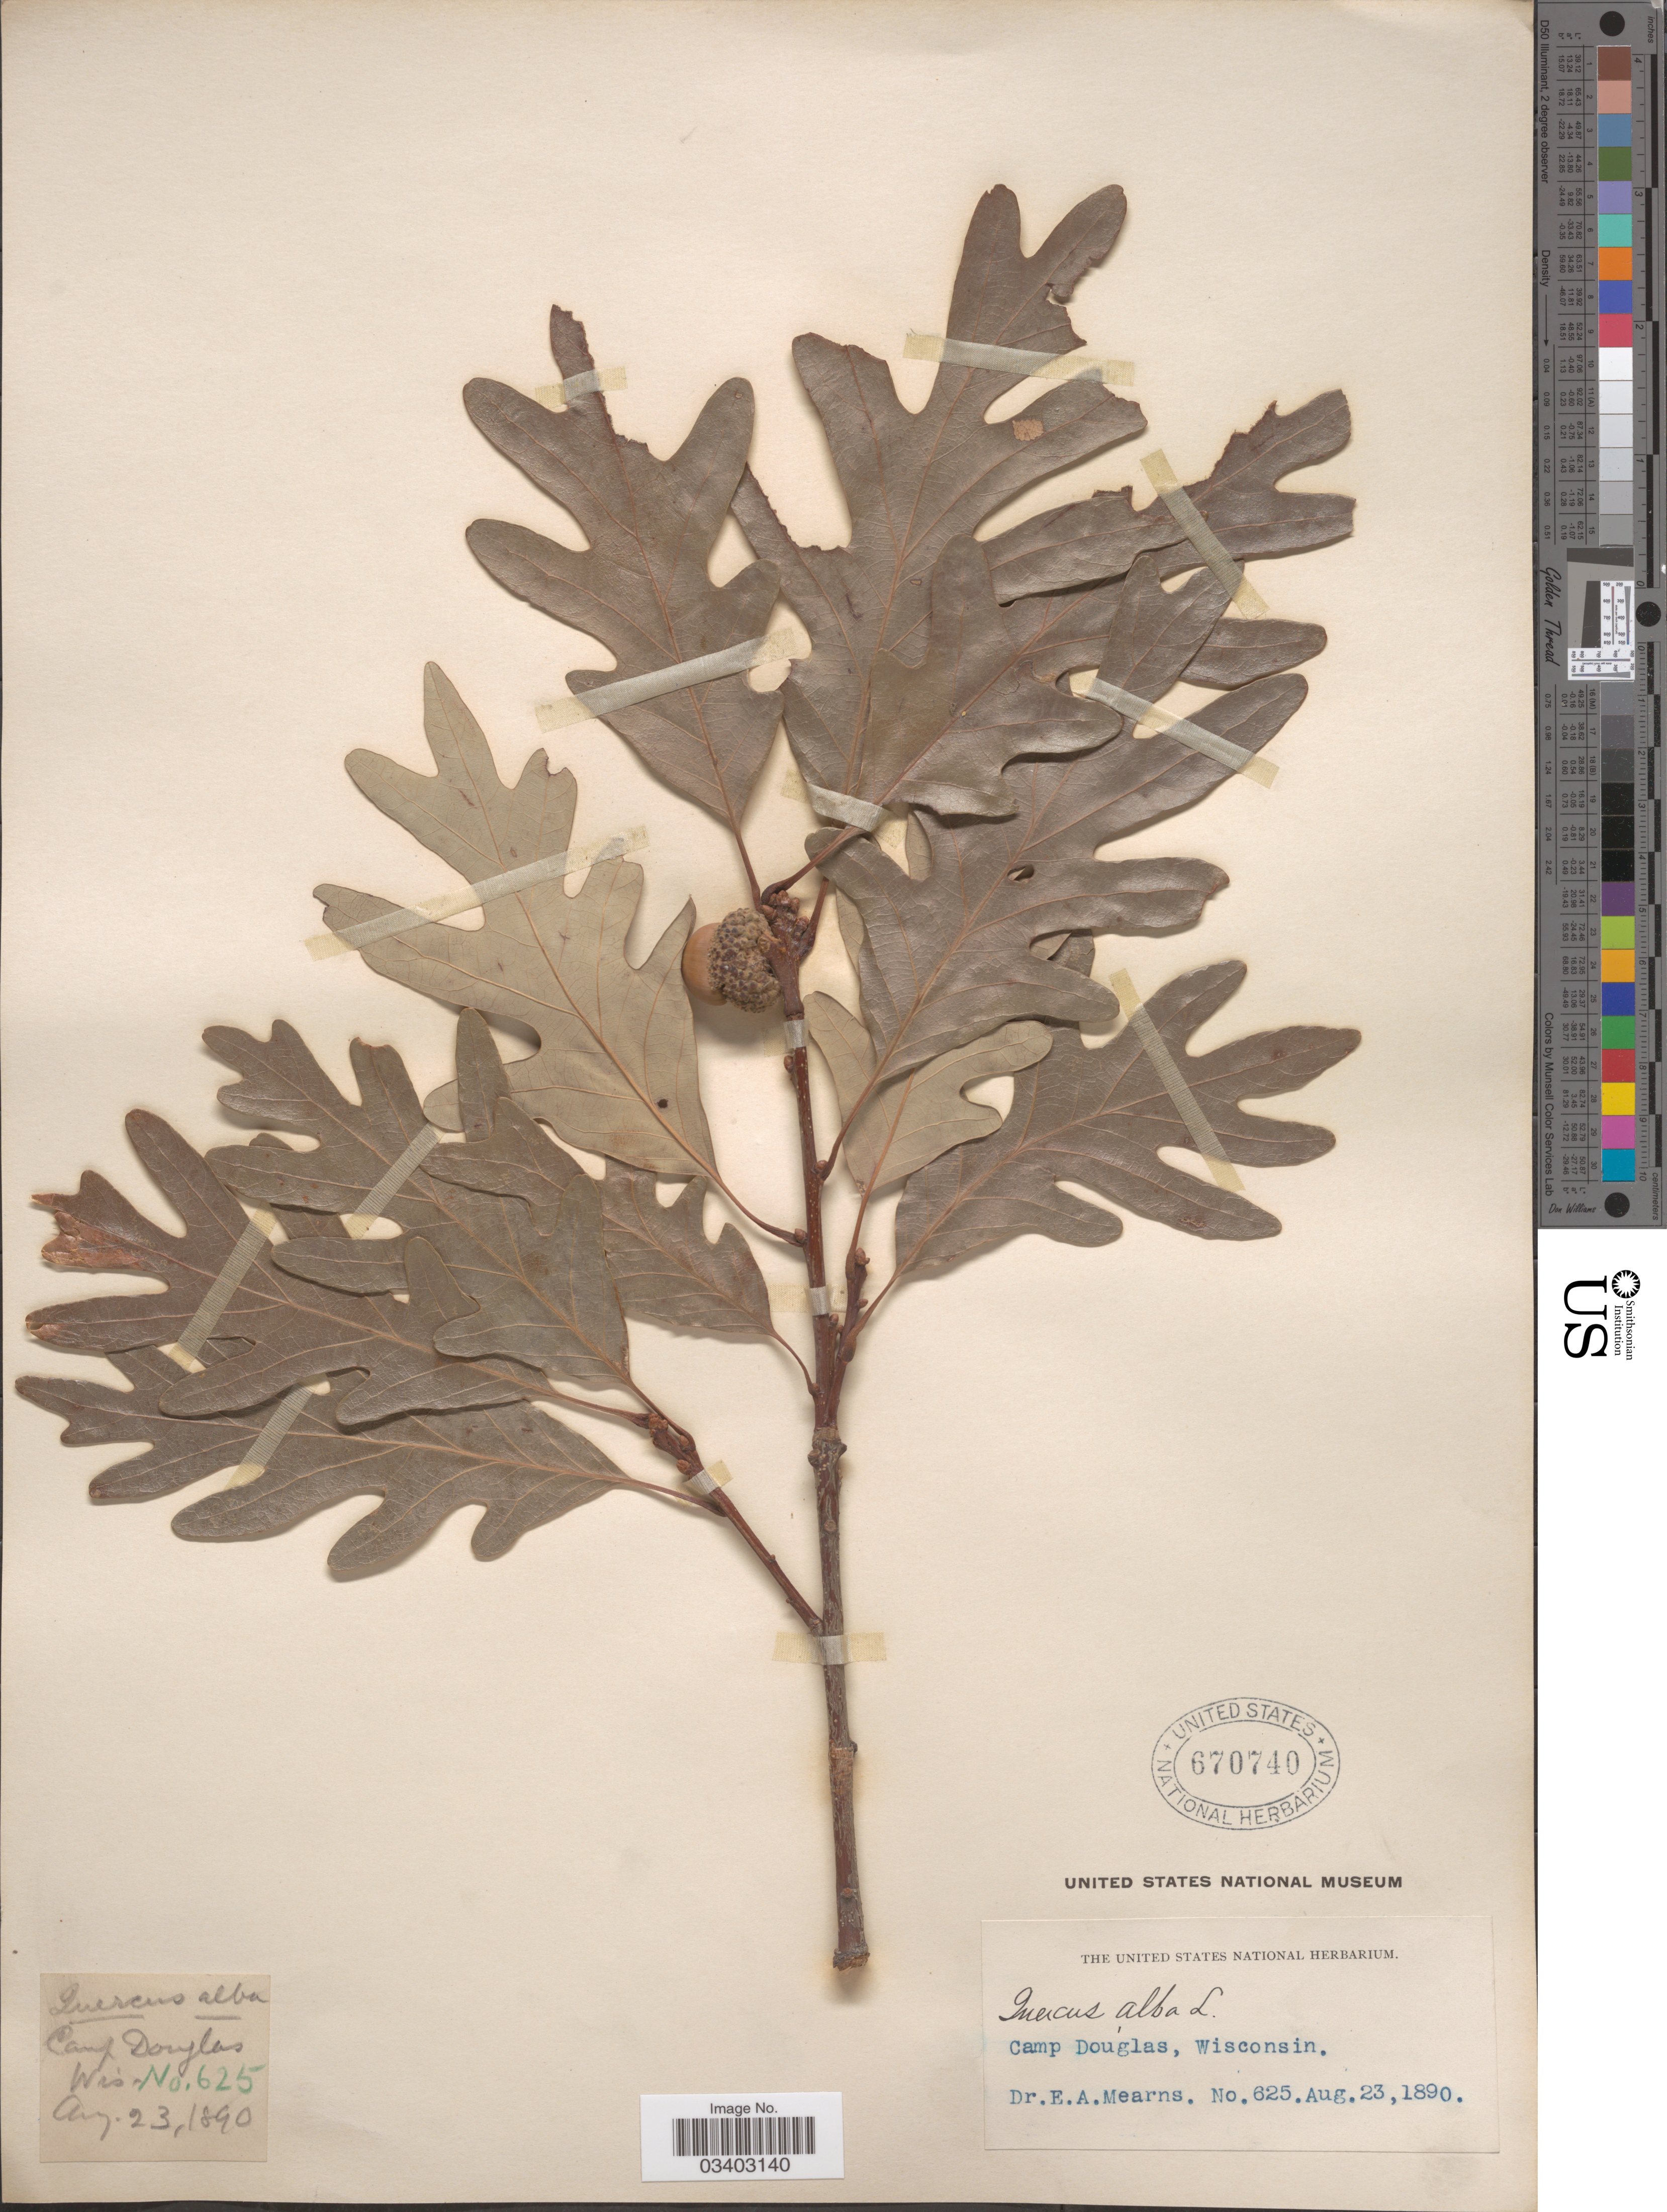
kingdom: Plantae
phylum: Tracheophyta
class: Magnoliopsida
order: Fagales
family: Fagaceae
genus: Quercus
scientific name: Quercus alba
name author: L.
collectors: E. A. Mearns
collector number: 625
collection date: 1890-08-23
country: United States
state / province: Wisconsin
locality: Camp Douglas.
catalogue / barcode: US 670740